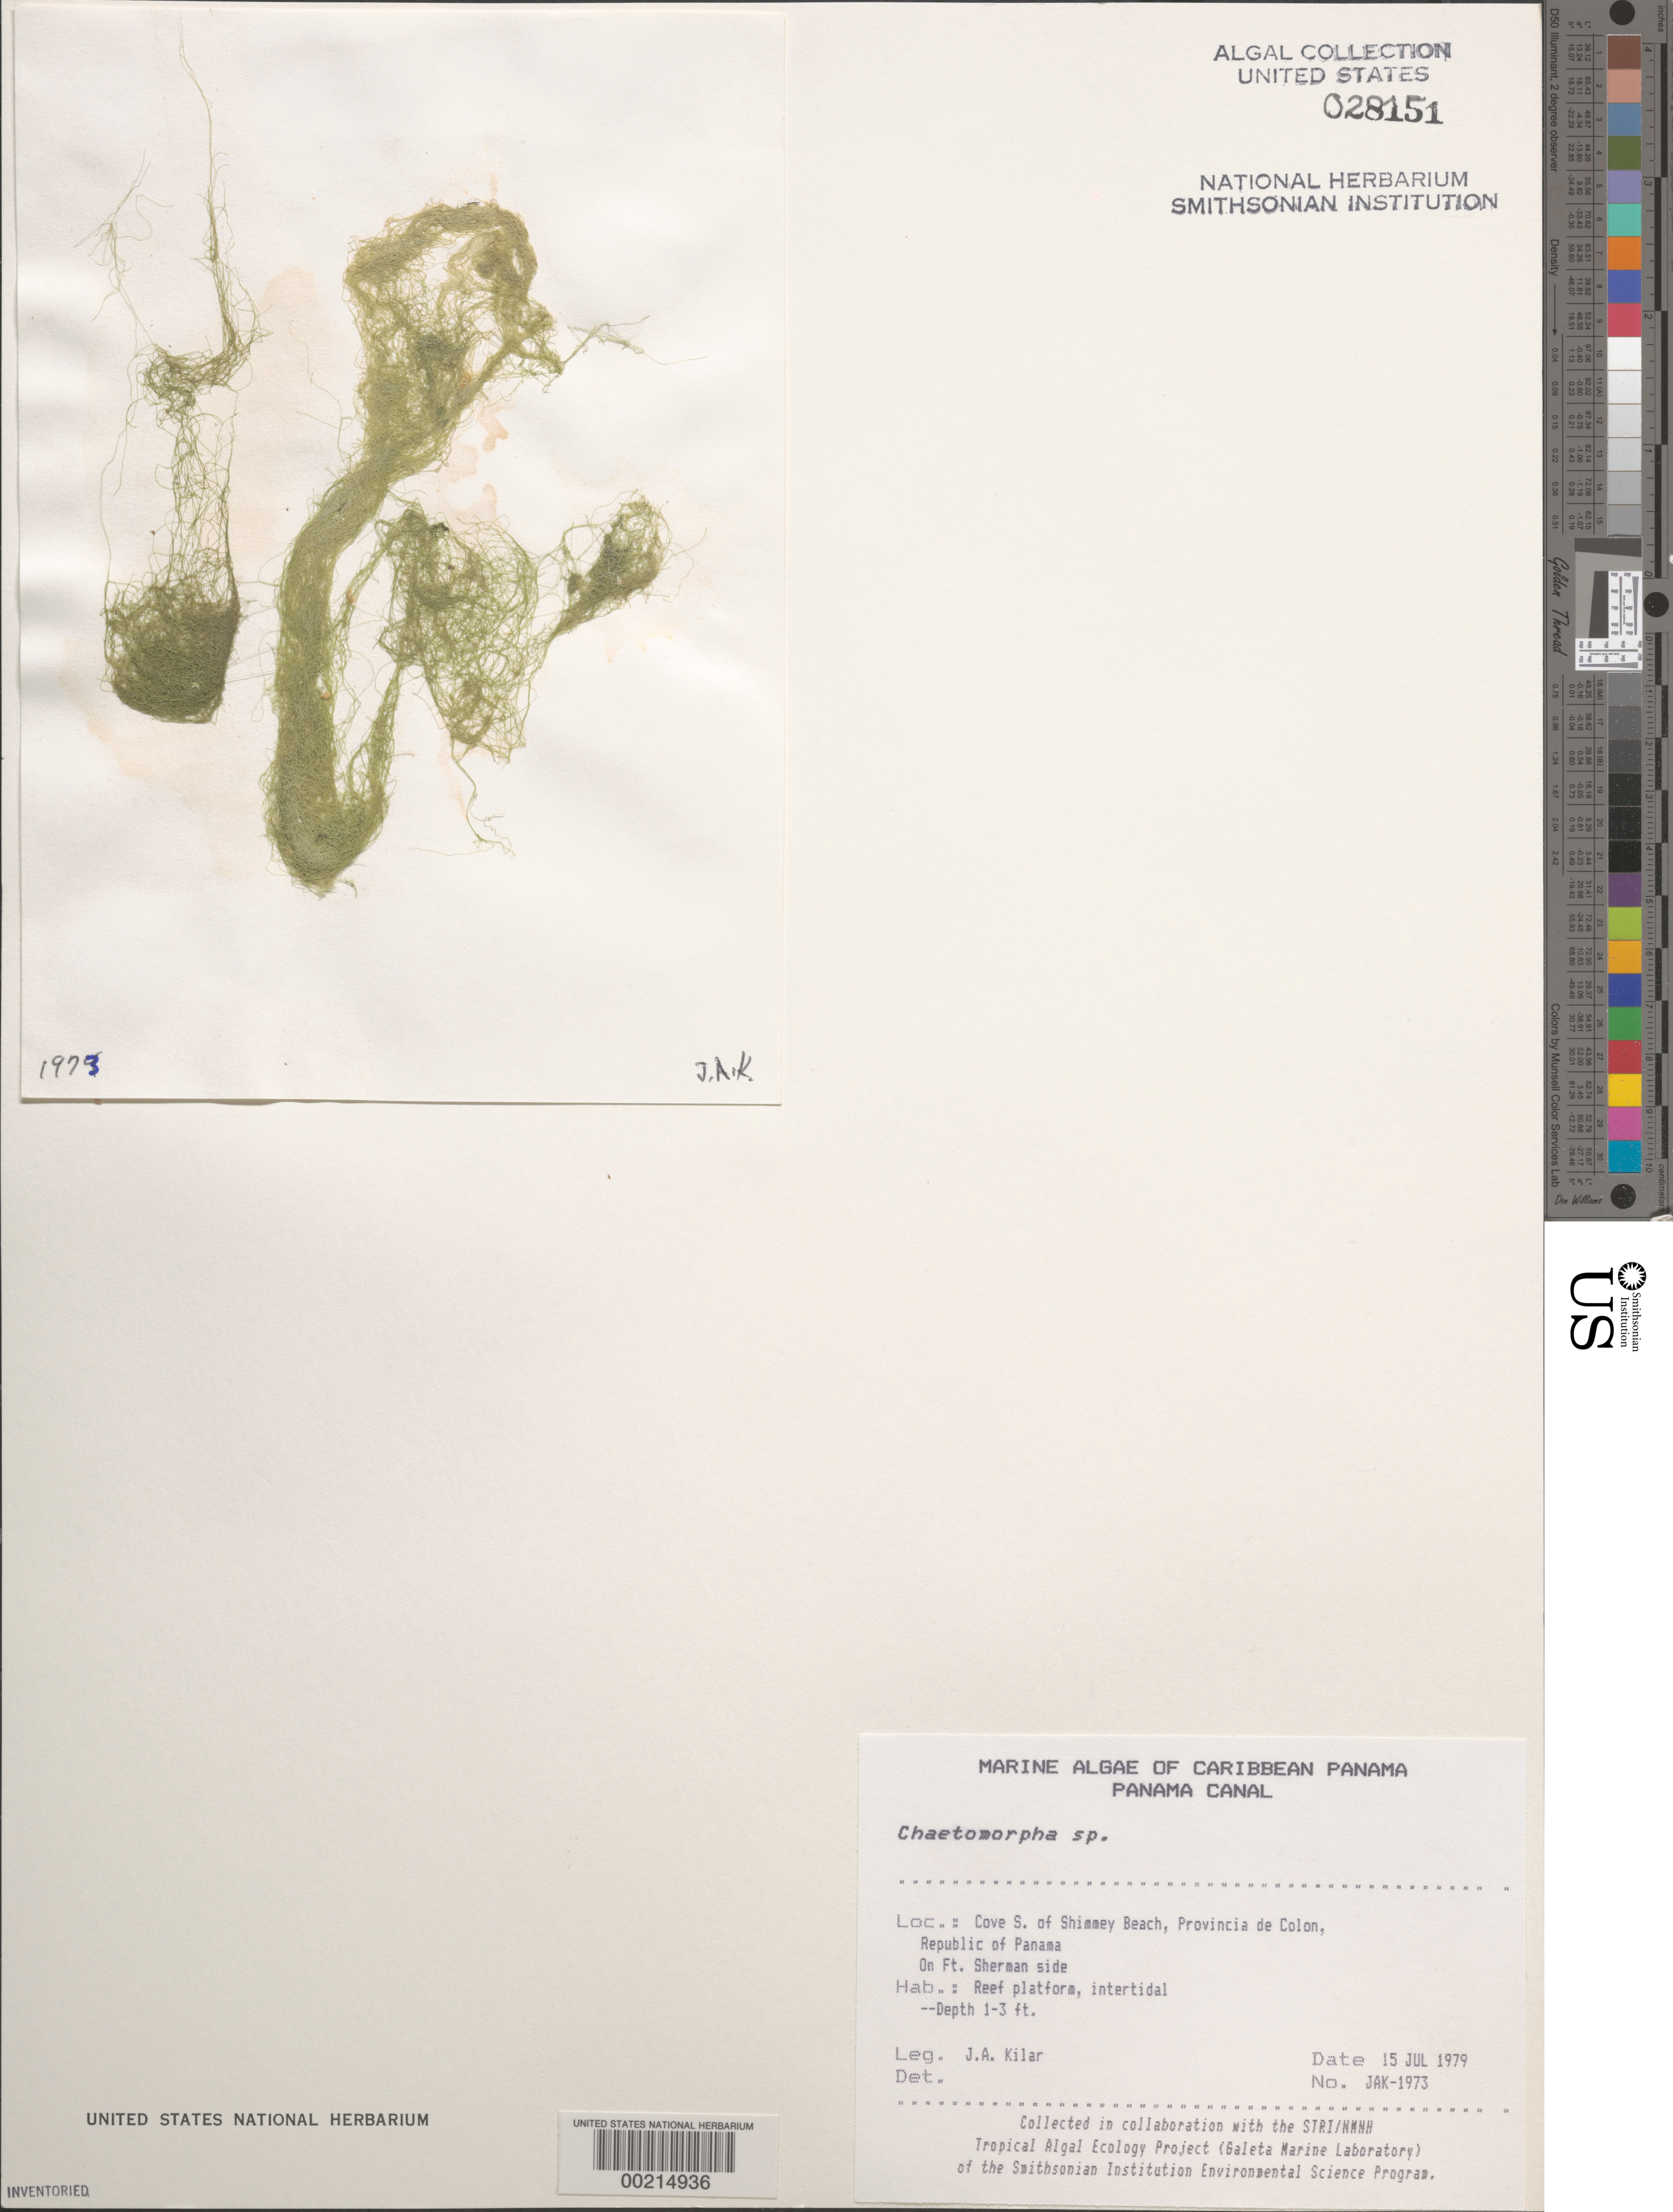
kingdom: Plantae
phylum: Chlorophyta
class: Ulvophyceae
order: Cladophorales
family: Cladophoraceae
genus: Chaetomorpha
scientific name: Chaetomorpha sp.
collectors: J. A. Kilar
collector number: JAK-1973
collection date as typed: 15 Jul 1979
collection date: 1979-07-15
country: Panama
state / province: Colón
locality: Cove south of Shimmey Beach, Fort Sherman side, Panama Canal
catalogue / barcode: US 28151